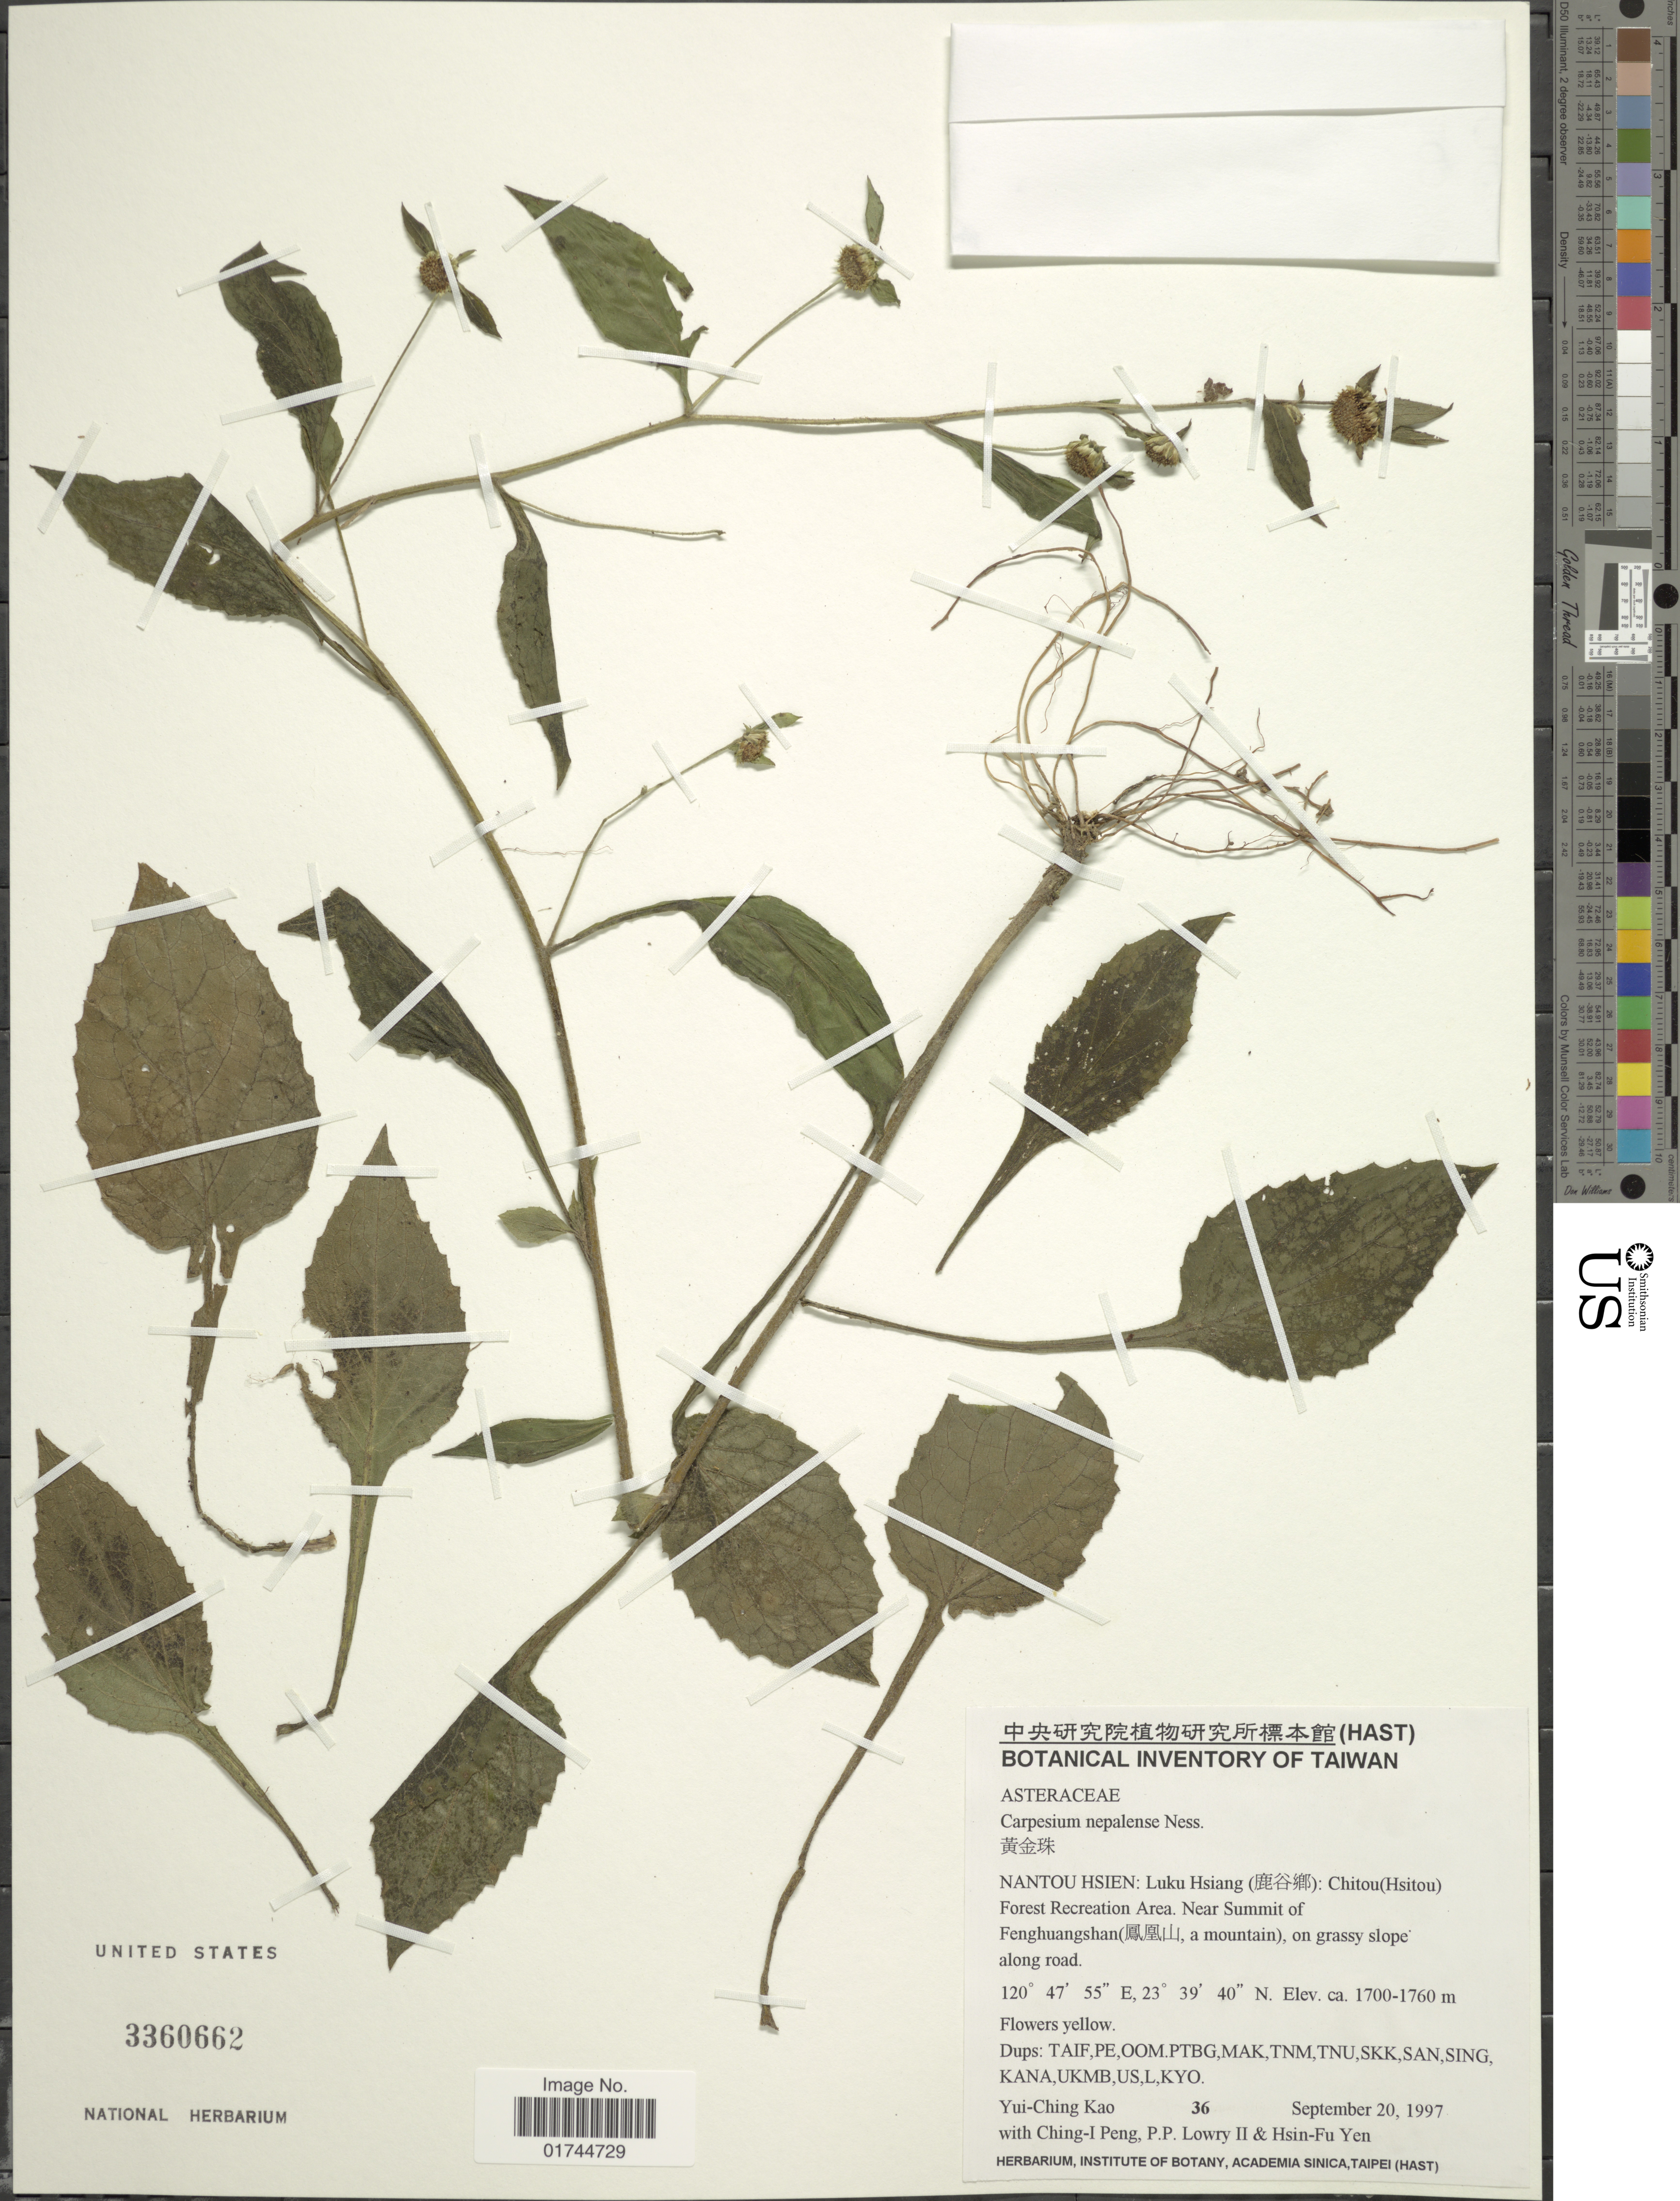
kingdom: Plantae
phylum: Tracheophyta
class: Magnoliopsida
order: Asterales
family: Asteraceae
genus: Carpesium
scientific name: Carpesium nepalense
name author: Less.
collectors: Y. Kao, C.-I Peng, P. P. Lowry & H. Yen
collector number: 36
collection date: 1997-09-20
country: Taiwan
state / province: Nantou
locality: Nantou Hsien: Luku Hsiang: Chitou (Hsitou), near Summit of Fenghuangshan (a mountain)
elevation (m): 1700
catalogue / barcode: US 3360662